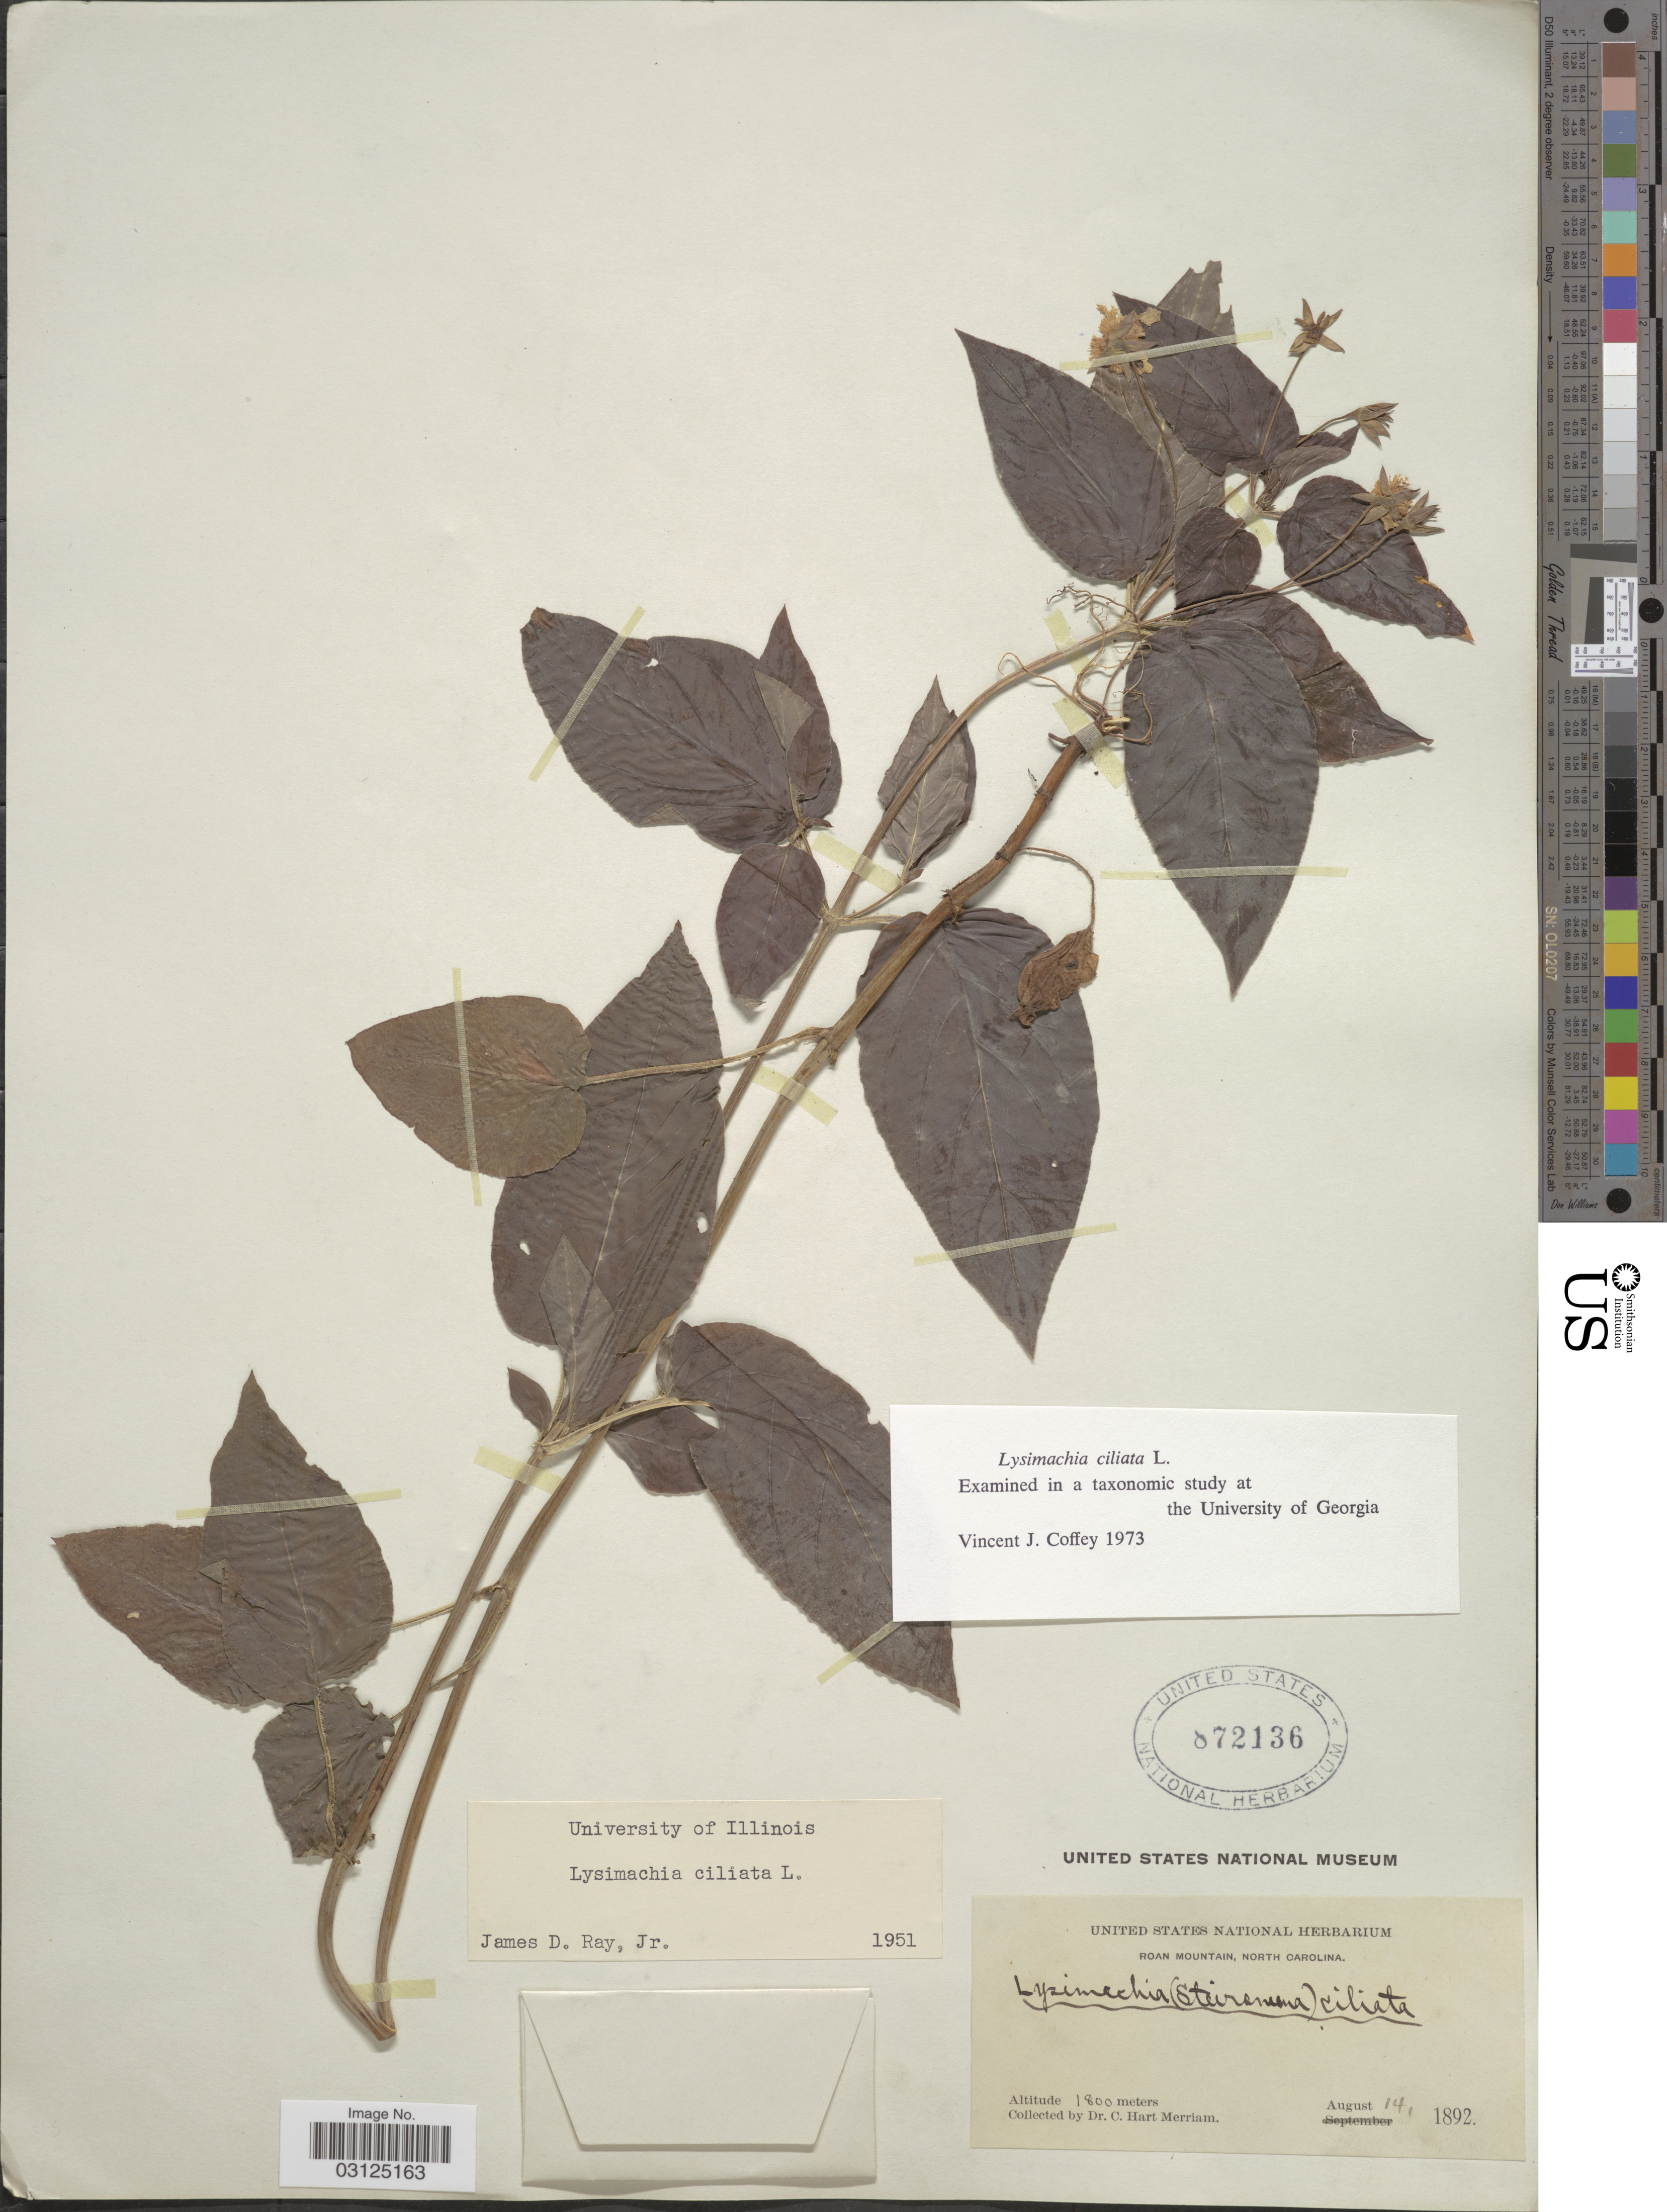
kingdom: Plantae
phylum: Tracheophyta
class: Magnoliopsida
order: Ericales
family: Primulaceae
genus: Lysimachia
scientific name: Lysimachia ciliata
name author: L.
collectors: C. Merriam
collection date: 1892-08-14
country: United States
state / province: North Carolina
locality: Roan Mountain.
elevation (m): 1800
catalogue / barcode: US 872136